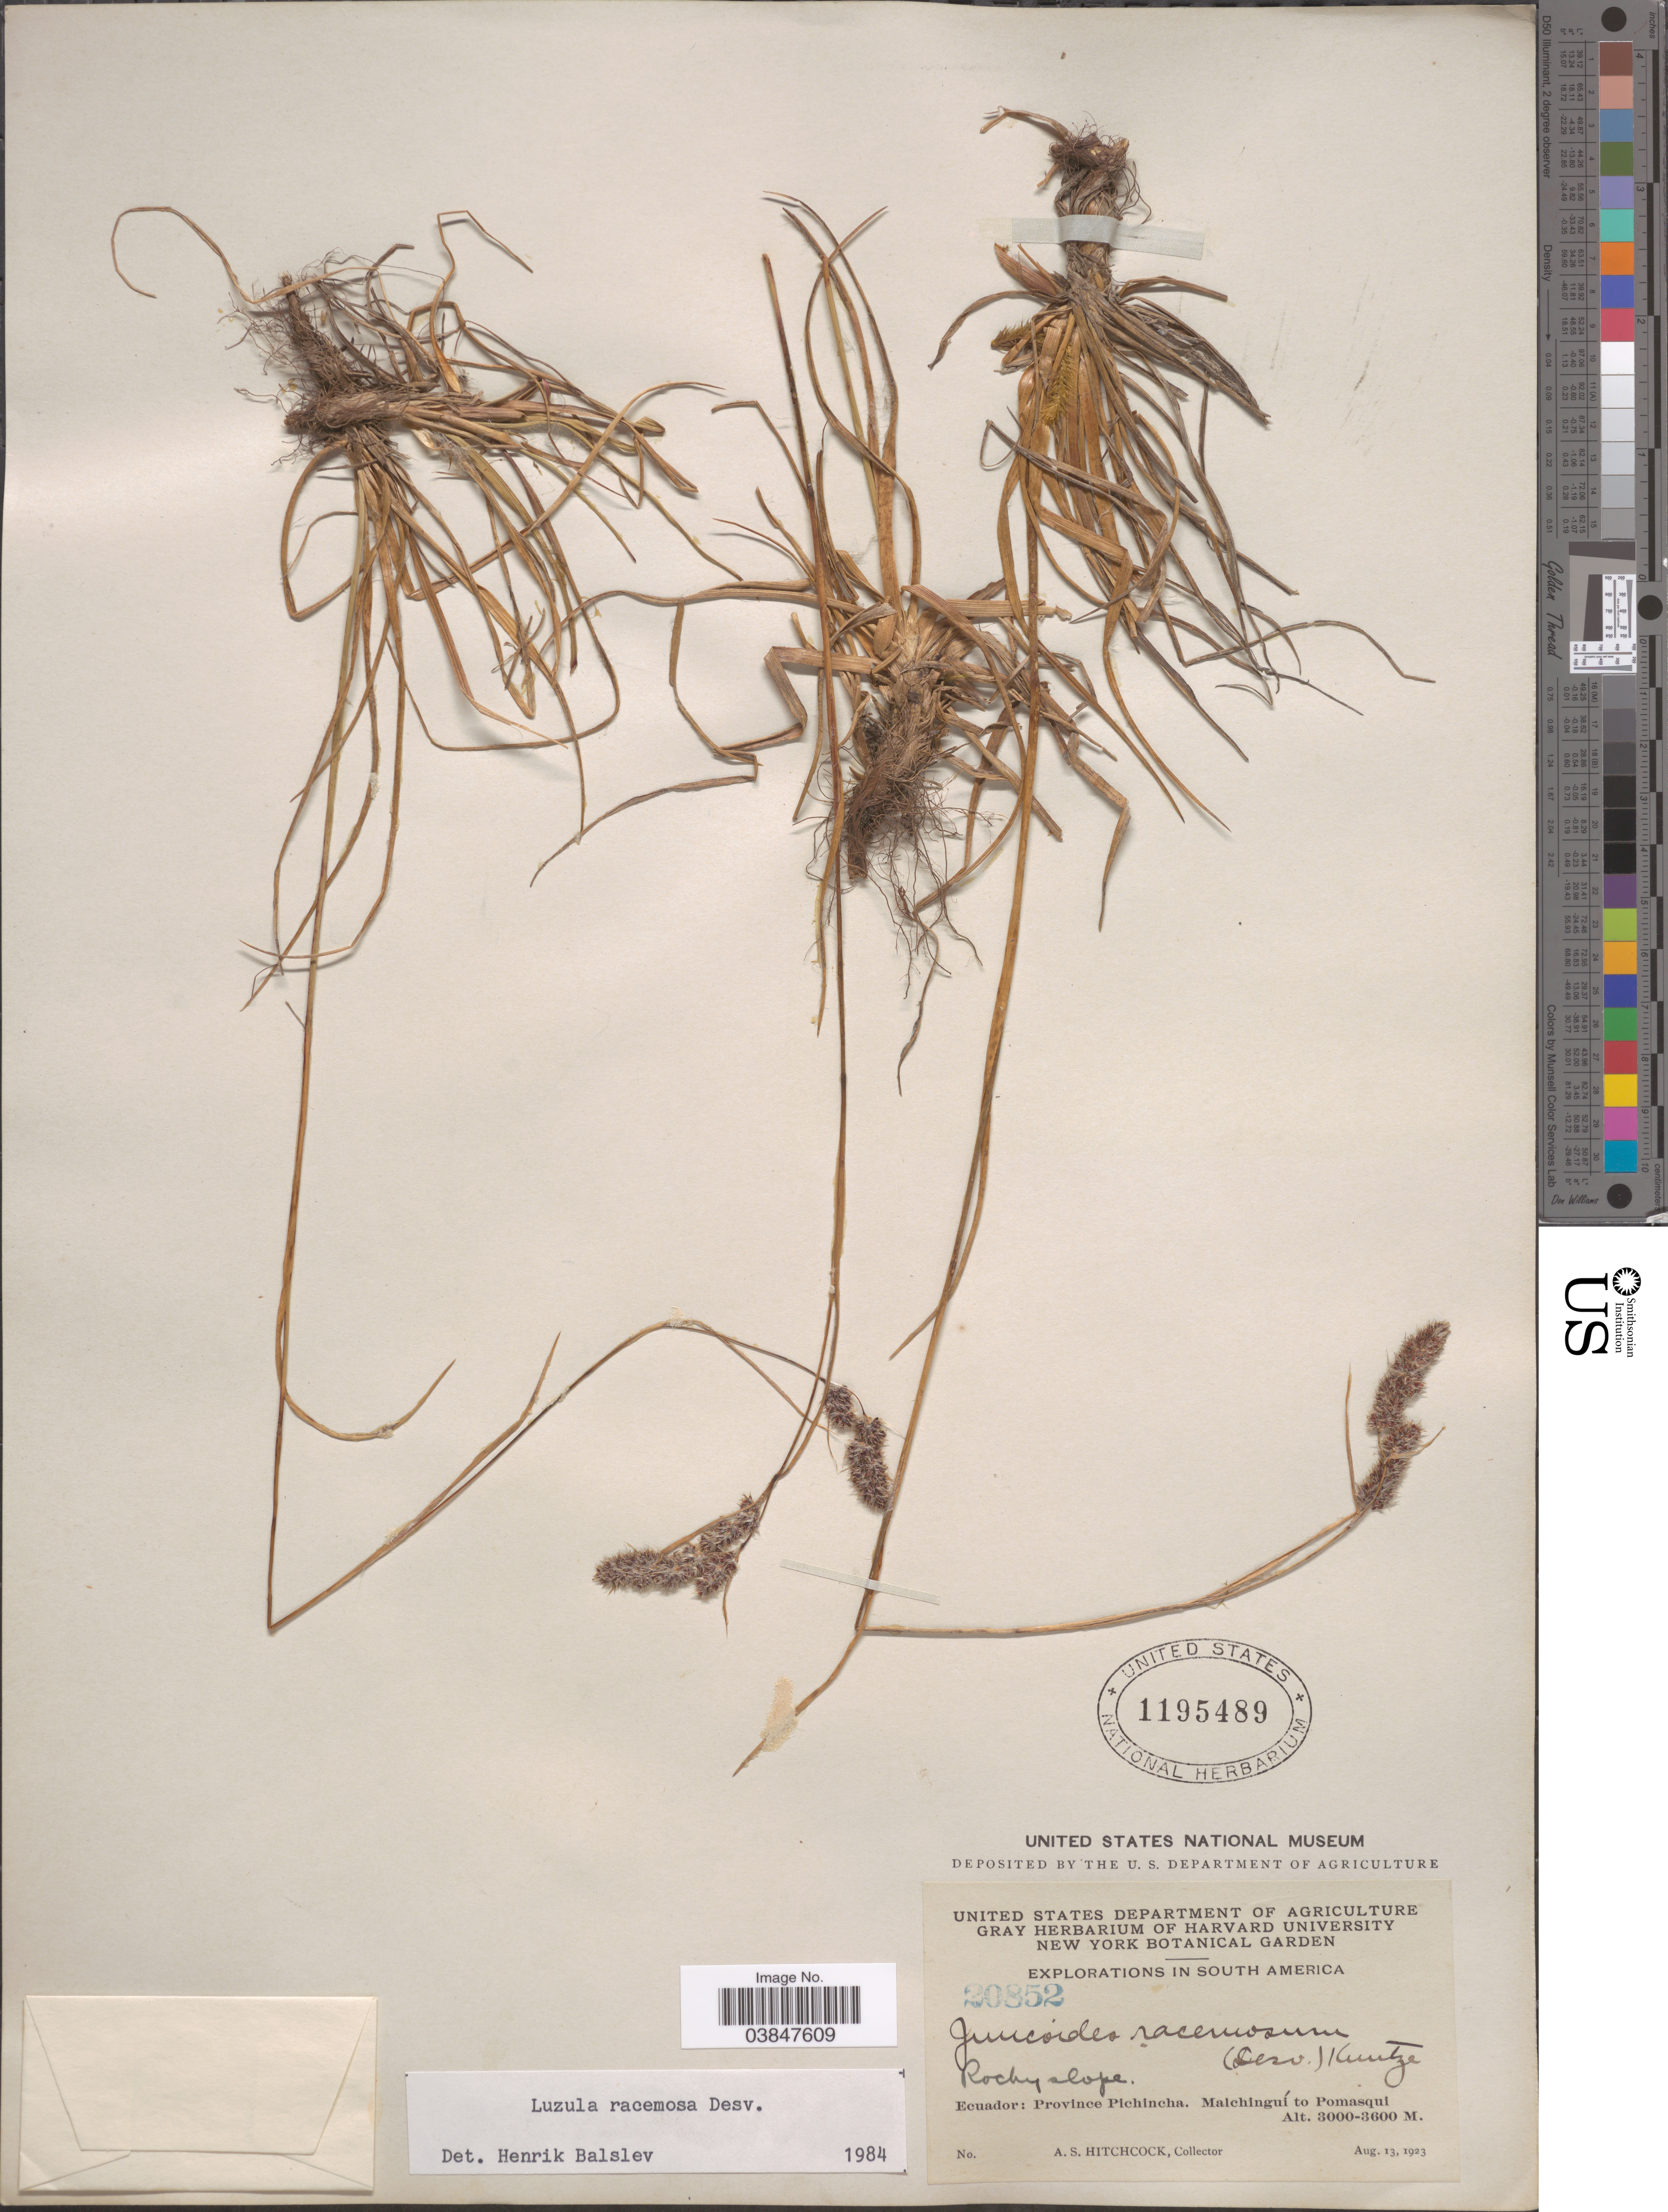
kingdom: Plantae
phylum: Tracheophyta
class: Liliopsida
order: Poales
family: Juncaceae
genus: Luzula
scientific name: Luzula racemosa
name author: Desv.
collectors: A. S. Hitchcock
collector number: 20852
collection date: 1923-08-13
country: Ecuador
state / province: Pichincha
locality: Rocky slope. Malchinguí to Pomasqui.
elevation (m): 3000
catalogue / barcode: US 1195489